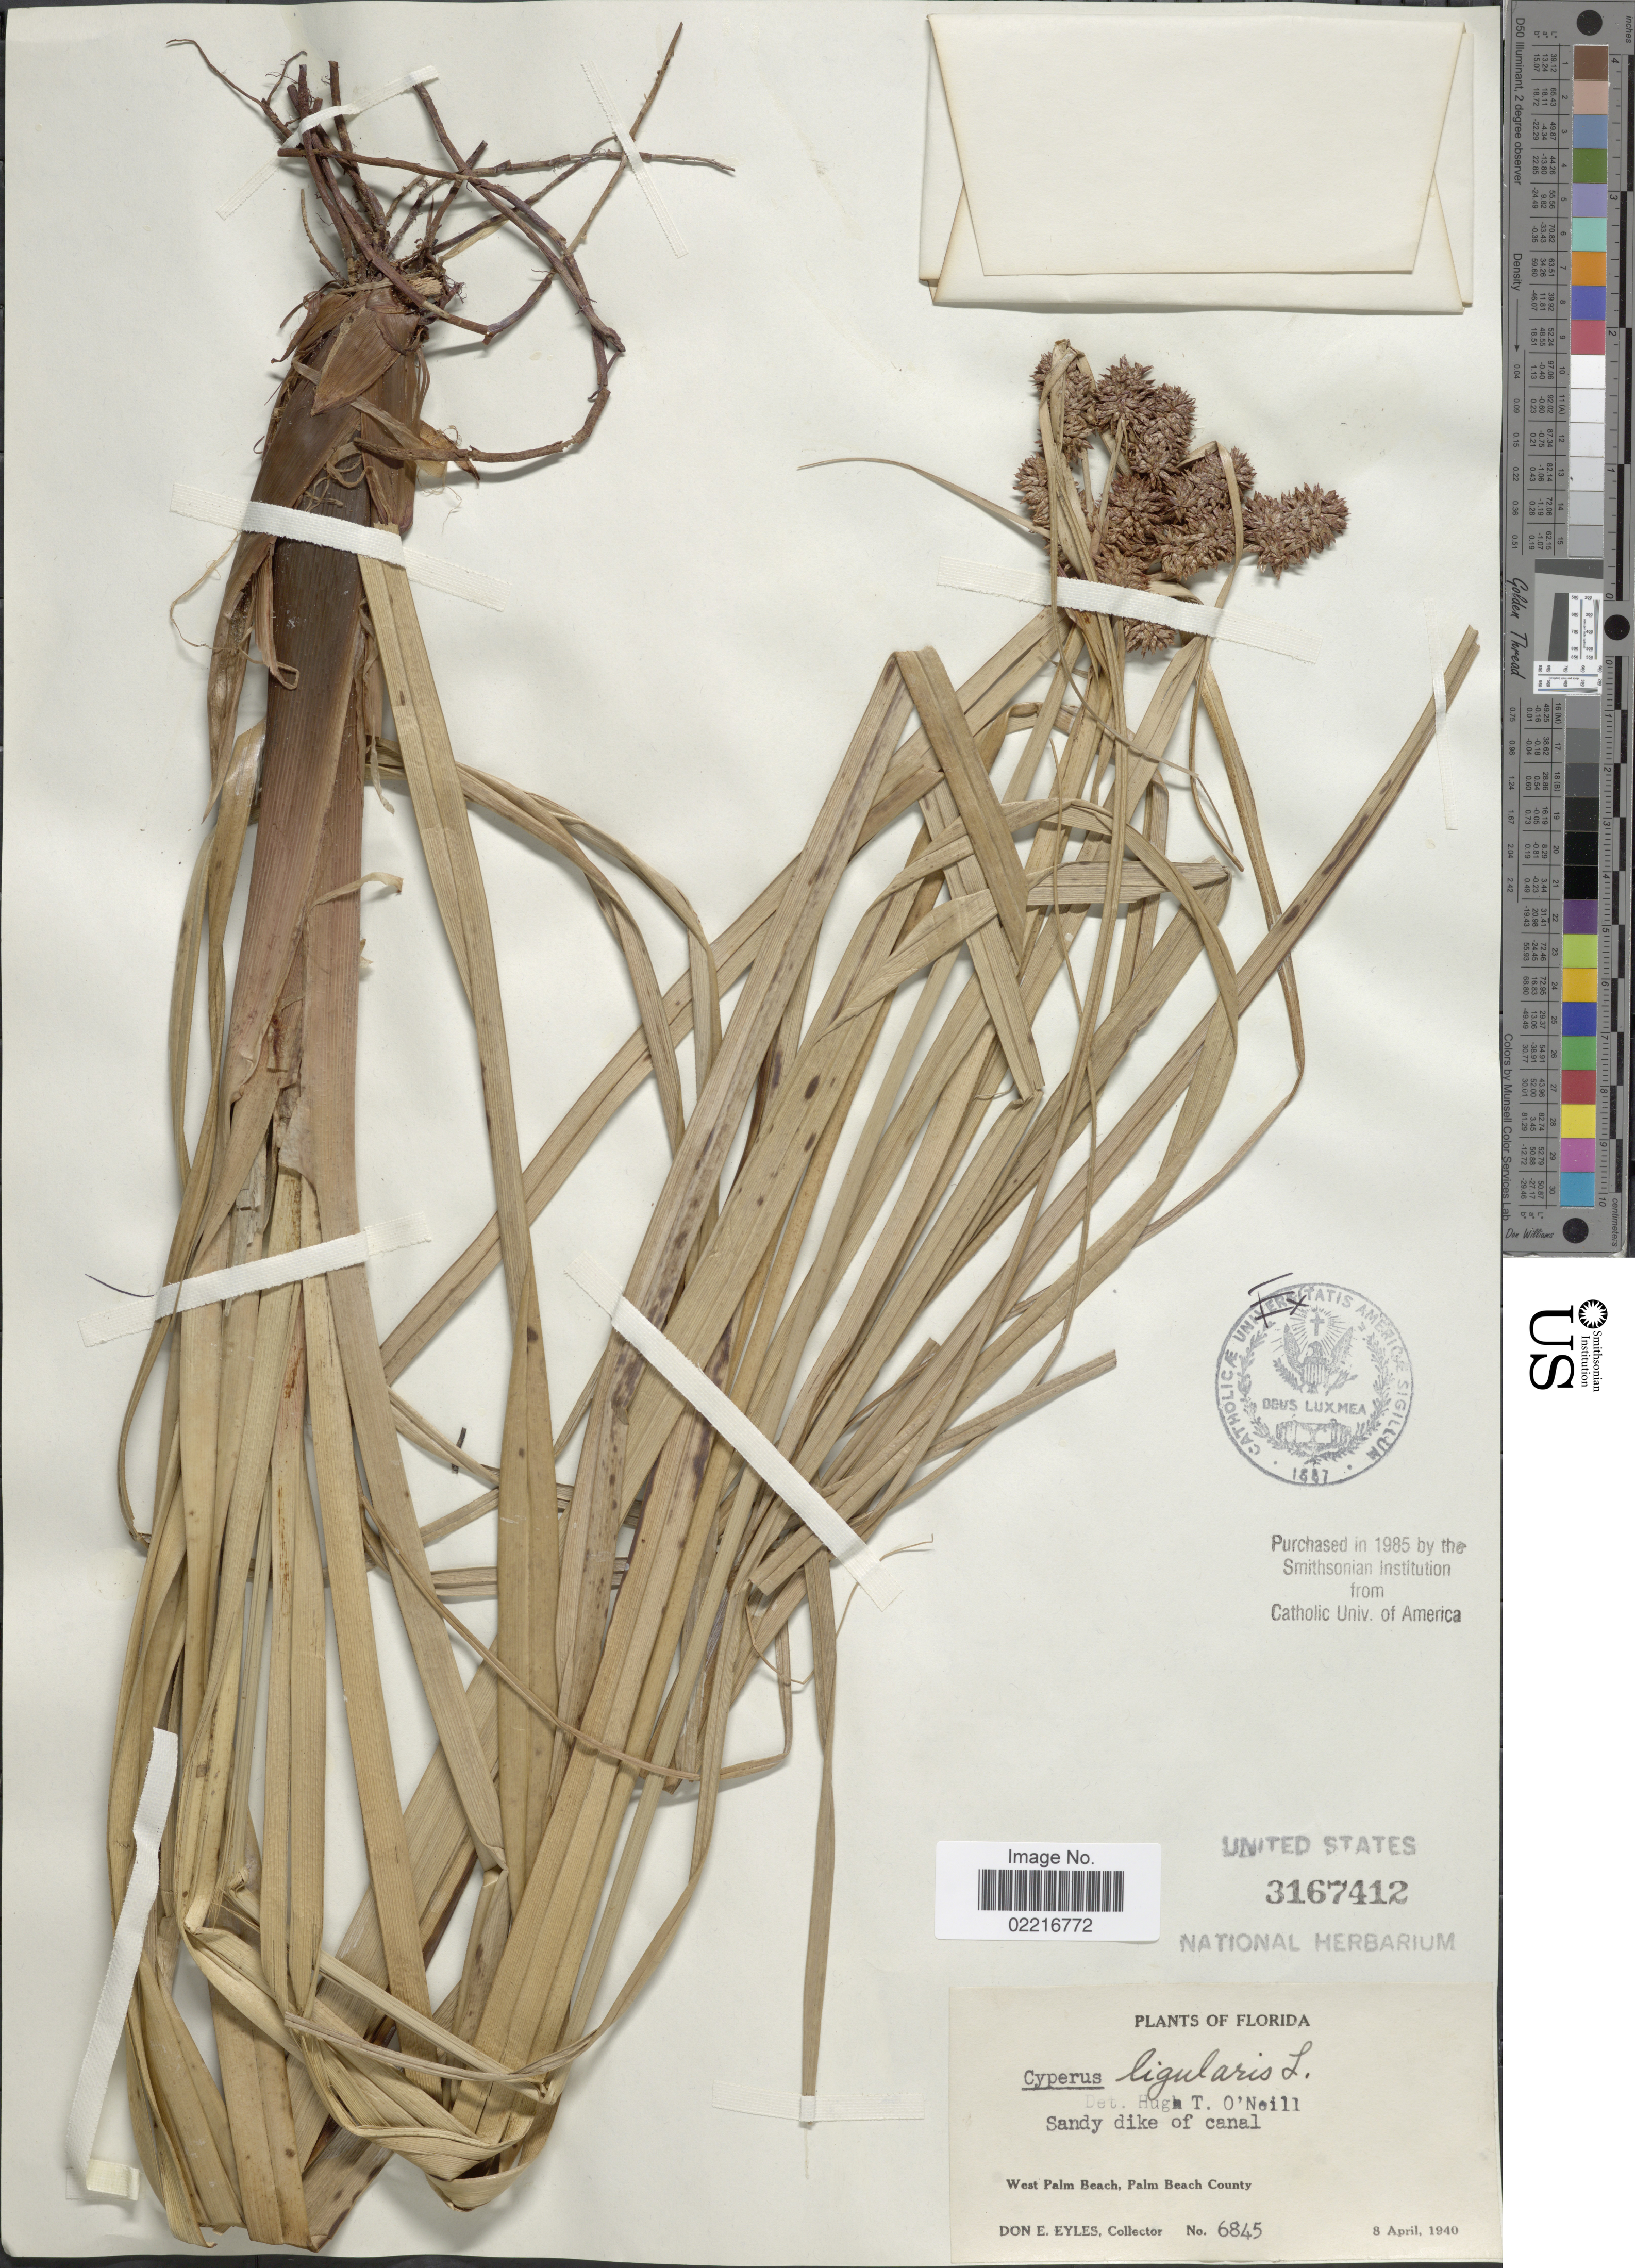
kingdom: Plantae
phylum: Tracheophyta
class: Liliopsida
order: Poales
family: Cyperaceae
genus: Cyperus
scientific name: Cyperus ligularis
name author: L.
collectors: D. Eyles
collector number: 6845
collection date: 1940-04-08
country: United States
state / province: Florida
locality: West Palm Beach, Palm Beach County, Sandy dike of canal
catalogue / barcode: US 3167412